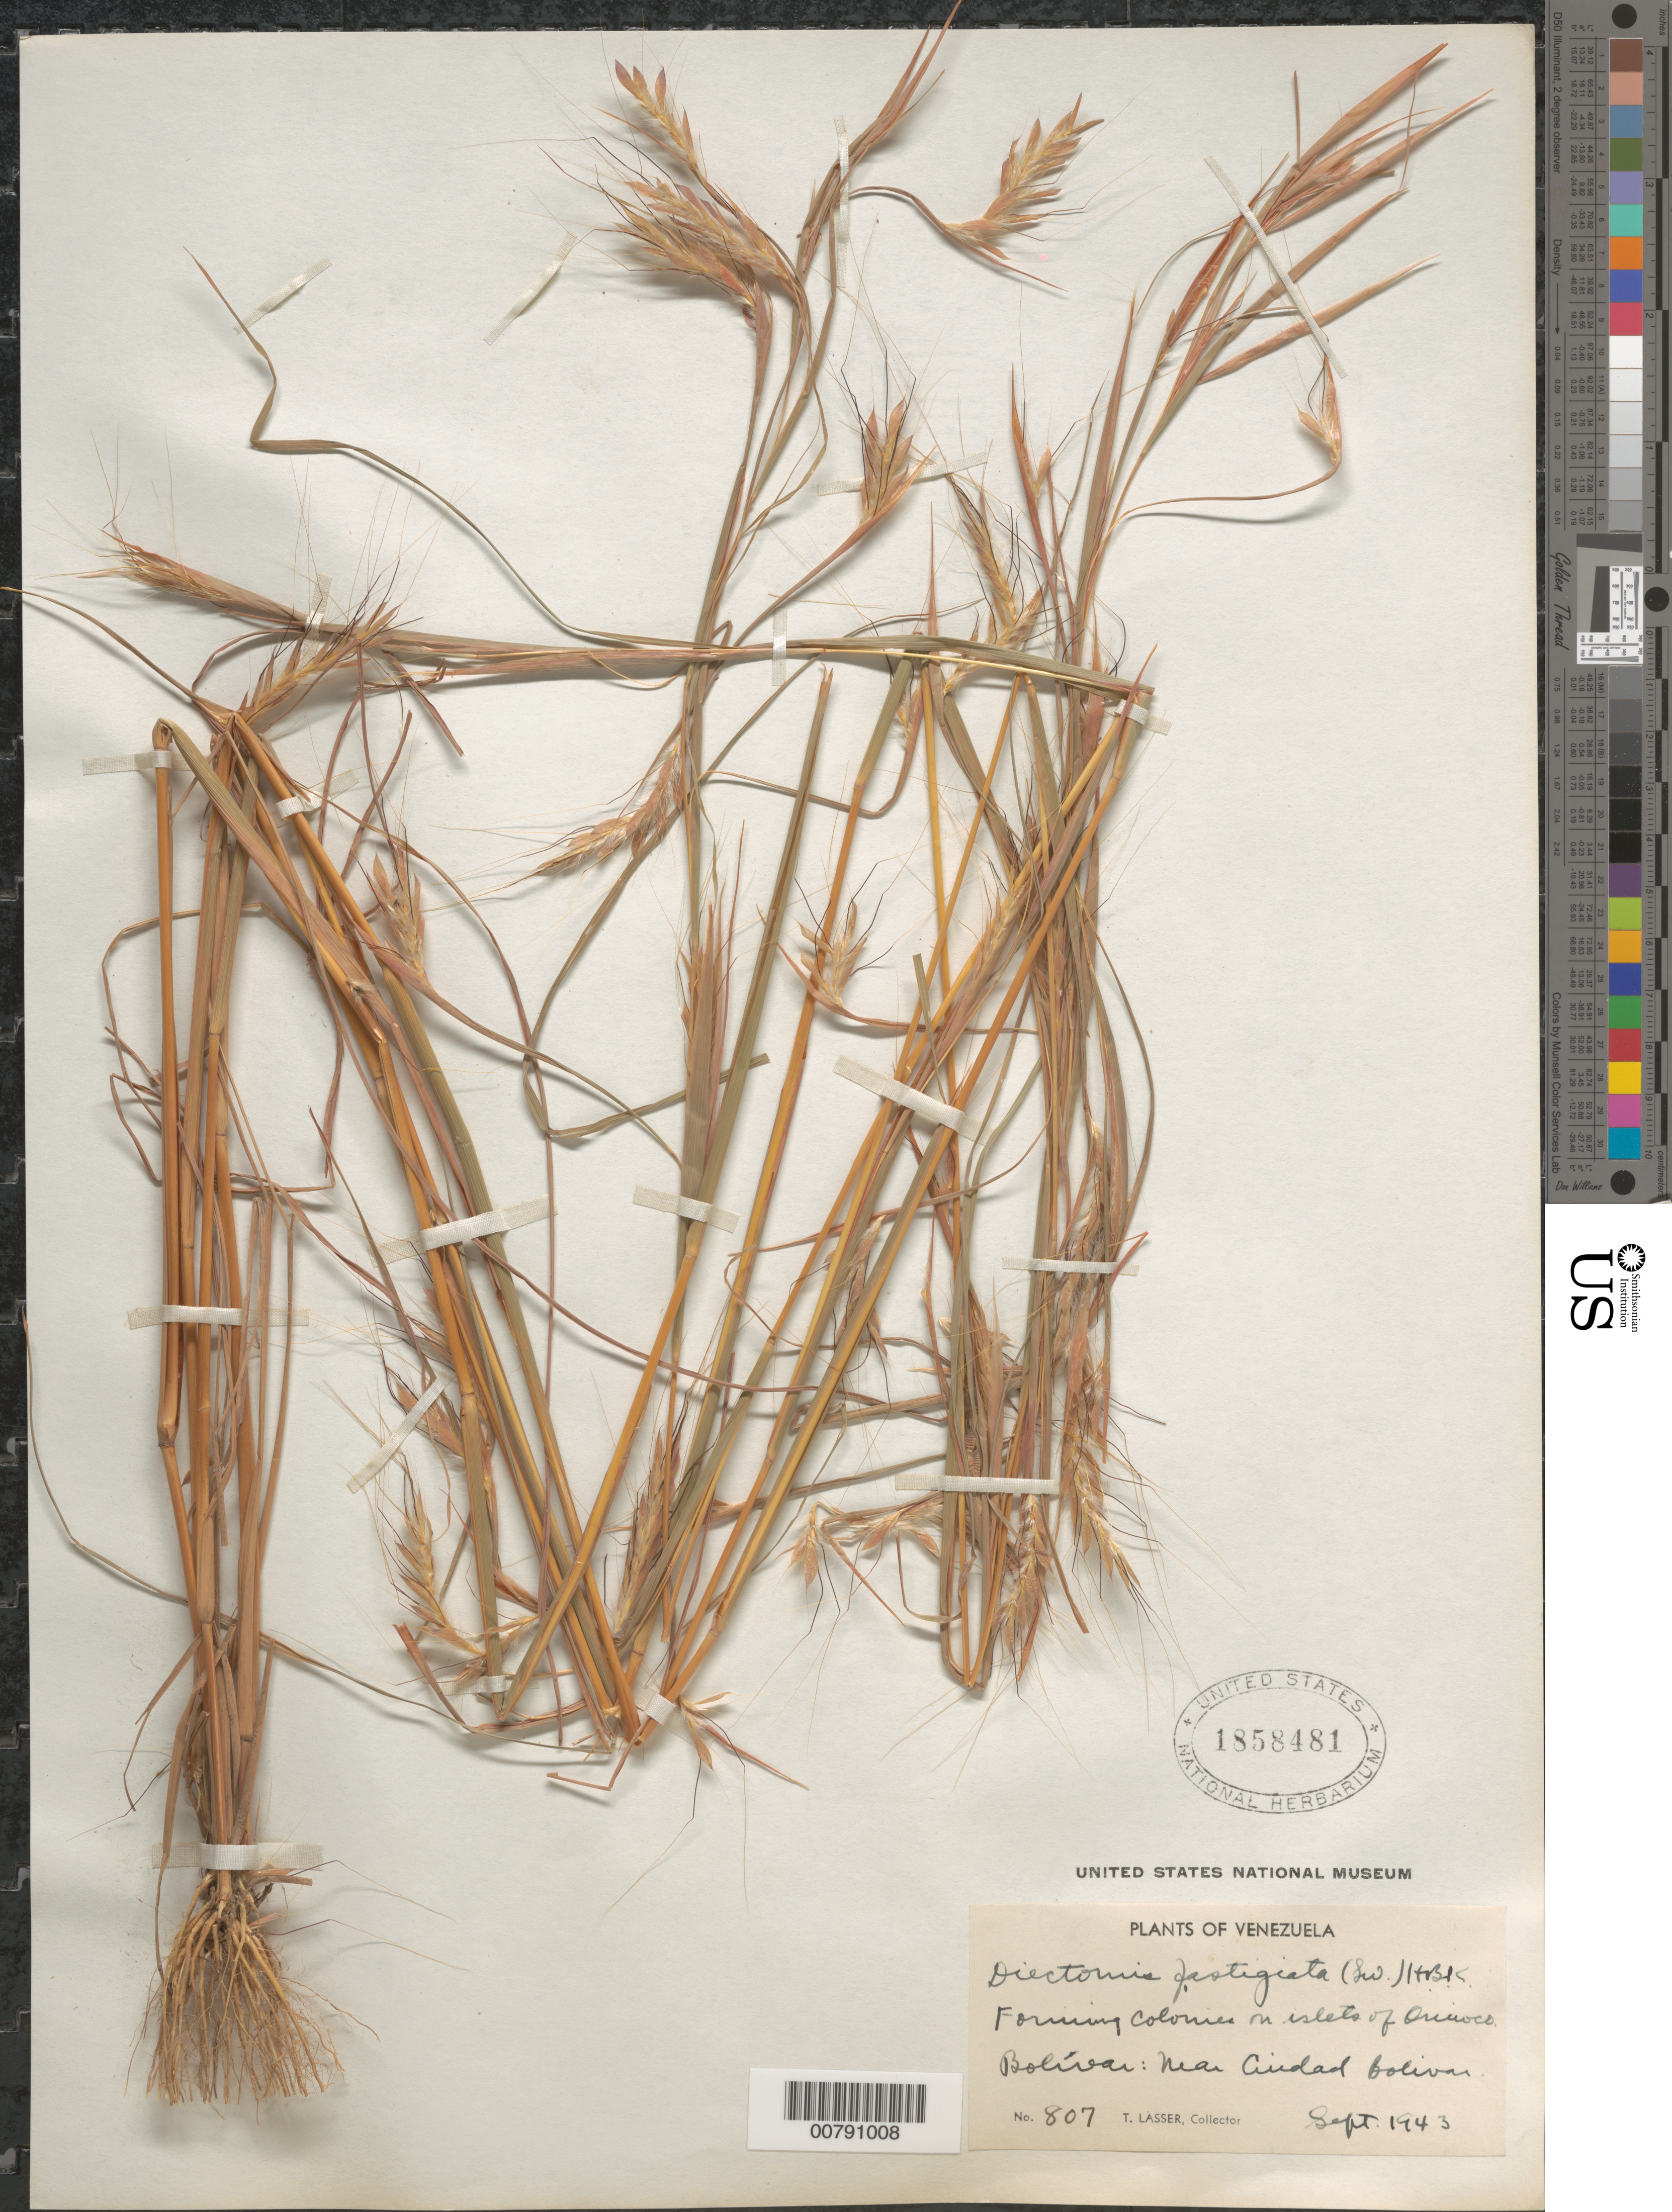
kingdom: Plantae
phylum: Tracheophyta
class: Liliopsida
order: Poales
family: Poaceae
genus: Diectomis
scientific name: Diectomis fastigiata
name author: (Sw.) P. Beauv.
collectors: T. Lasser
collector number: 807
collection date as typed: Sep-43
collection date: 1943-09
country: Venezuela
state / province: Bolívar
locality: Ciudad Bolívar vic., on islets of Río Orinoco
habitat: Islets of rio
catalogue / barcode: US 1858481